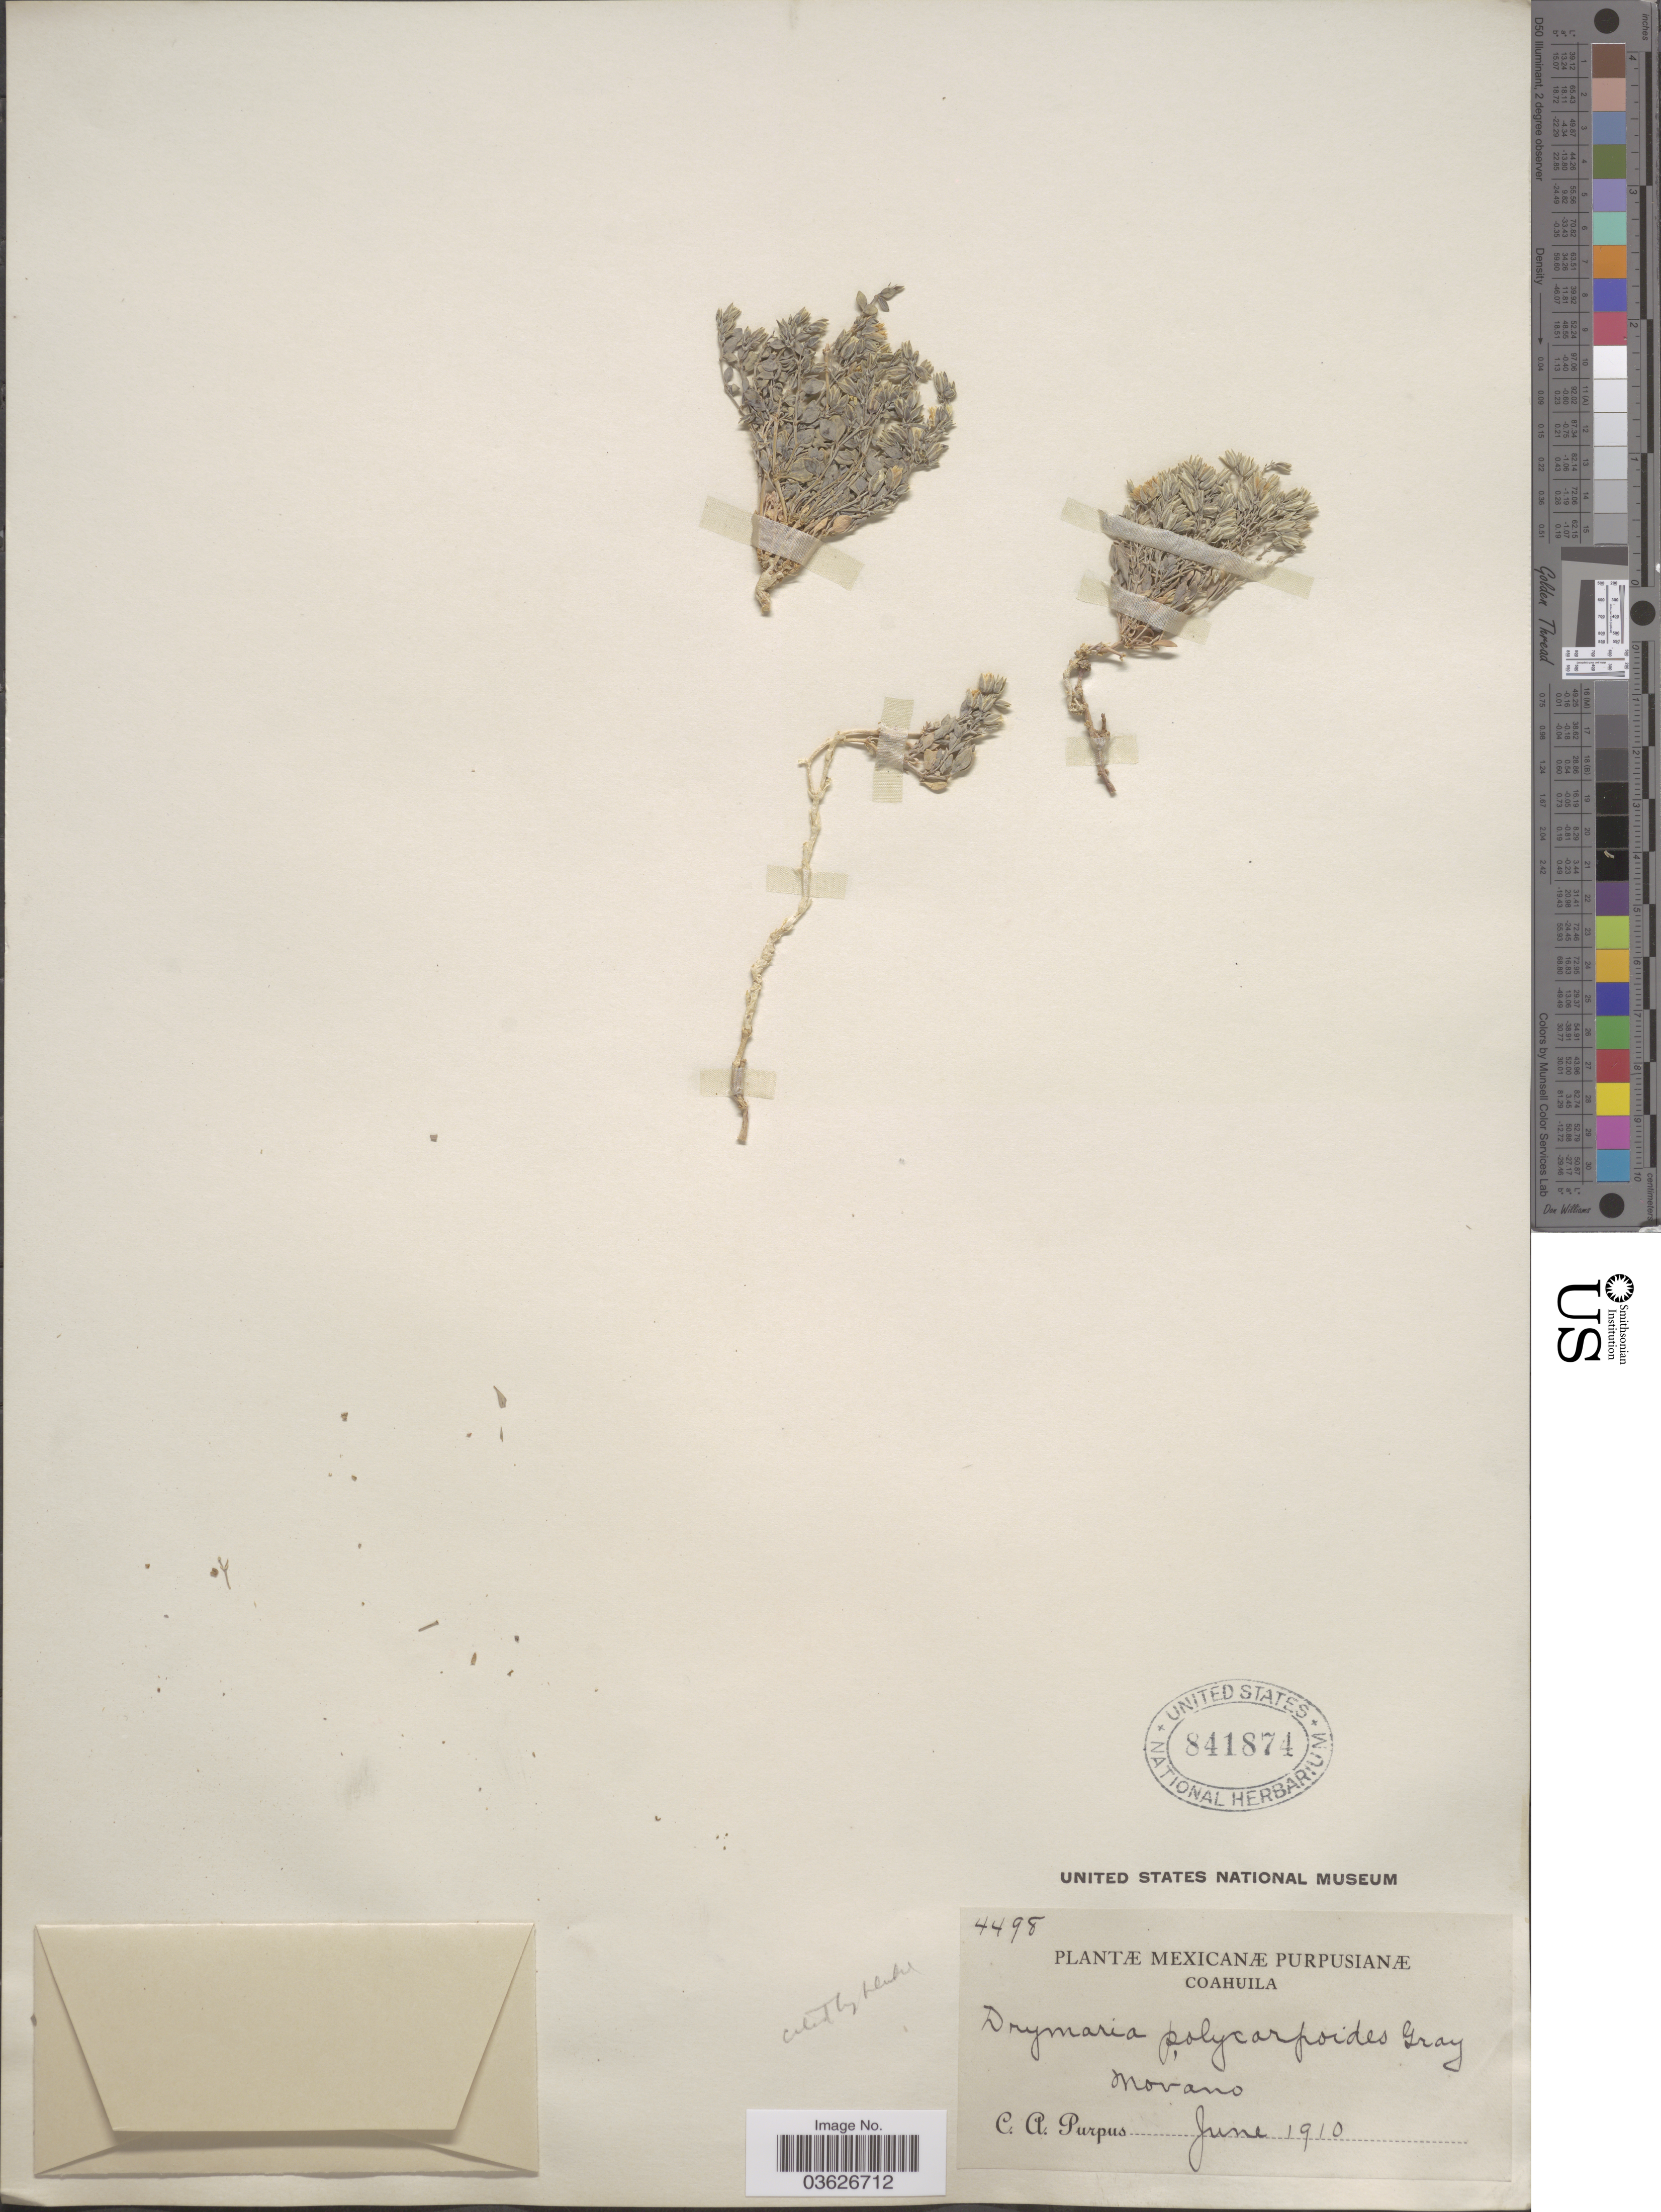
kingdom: Plantae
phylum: Tracheophyta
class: Magnoliopsida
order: Caryophyllales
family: Caryophyllaceae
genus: Drymaria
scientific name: Drymaria polycarpoides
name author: A. Gray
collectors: C. A. Purpus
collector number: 4498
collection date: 1910-06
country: Mexico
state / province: Coahuila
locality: Movano.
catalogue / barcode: US 841874